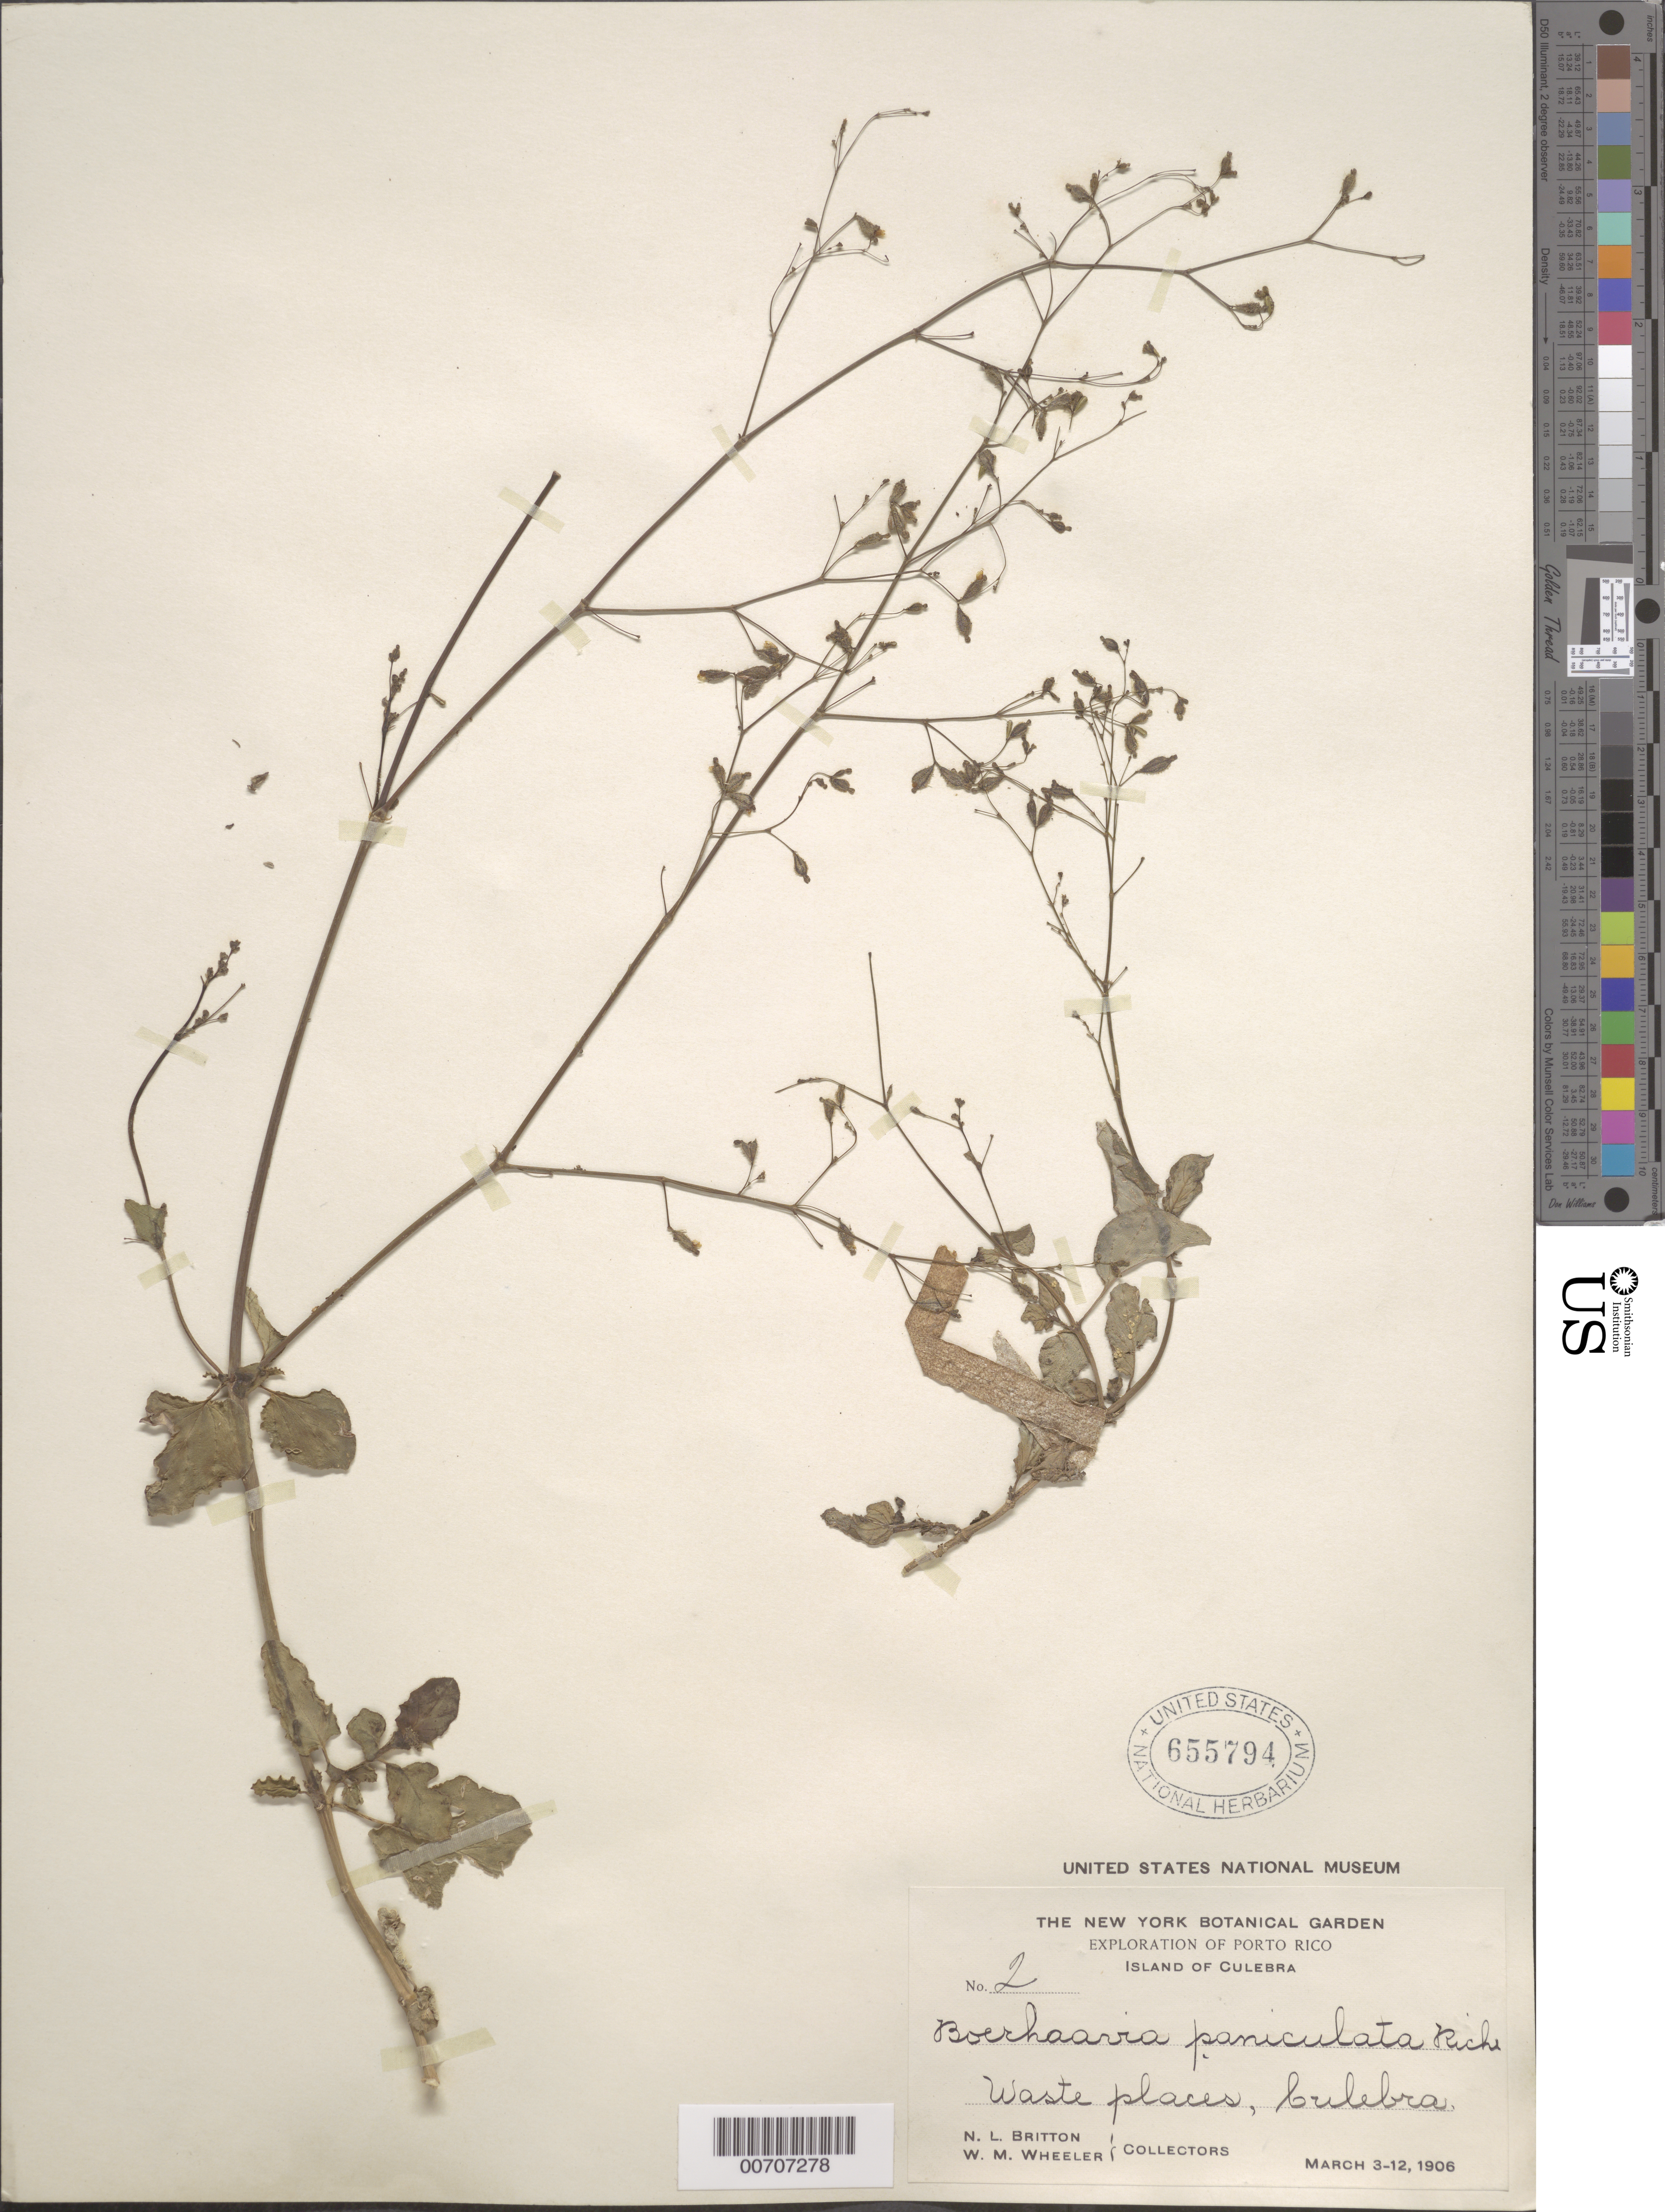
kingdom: Plantae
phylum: Tracheophyta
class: Magnoliopsida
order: Caryophyllales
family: Nyctaginaceae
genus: Boerhavia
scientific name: Boerhavia paniculata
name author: Rich.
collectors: N. Britton & W. Wheeler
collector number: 2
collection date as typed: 03 Mar 1906 to 12 Mar 1906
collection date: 1906-03-03/1906-03-12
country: Puerto Rico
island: Culebra Island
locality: Culebra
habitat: Waste places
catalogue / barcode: US 655794